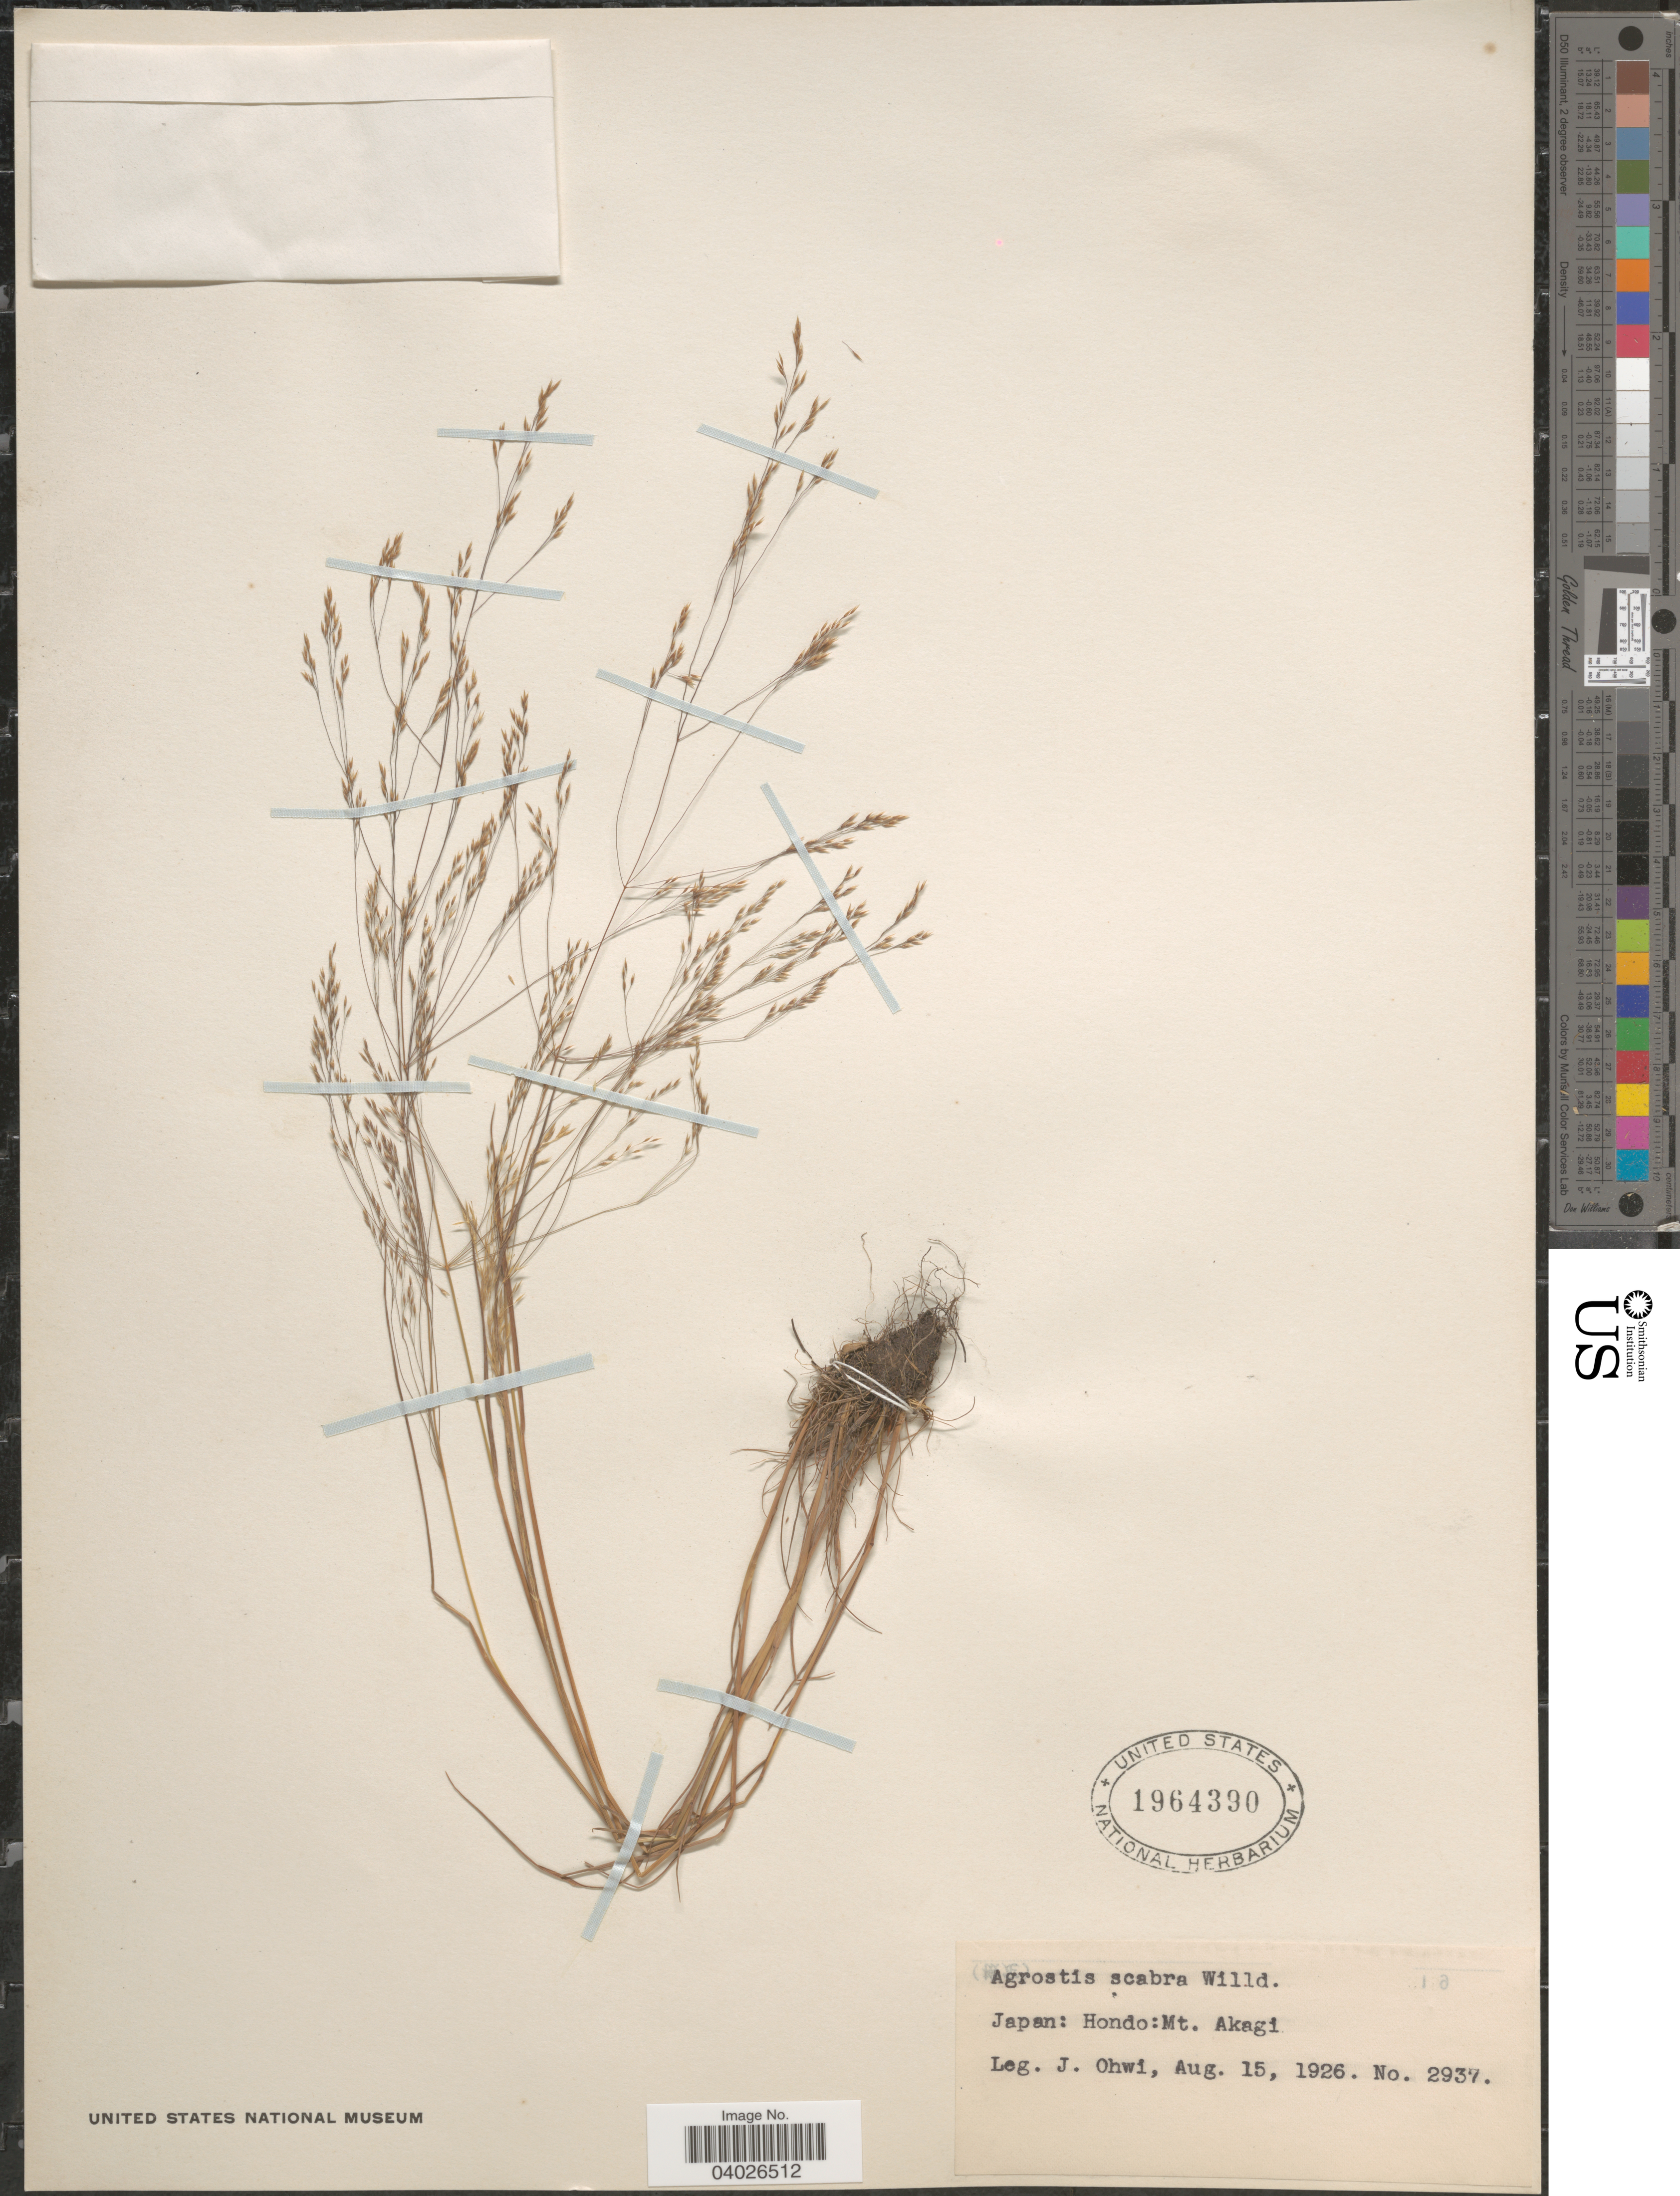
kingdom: Plantae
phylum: Tracheophyta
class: Liliopsida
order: Poales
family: Poaceae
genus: Agrostis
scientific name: Agrostis scabra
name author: Willd.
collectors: J. Ohwi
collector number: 2937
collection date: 1926-08-15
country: Japan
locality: Hondo: Mt. Akagi.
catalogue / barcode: US 1964390